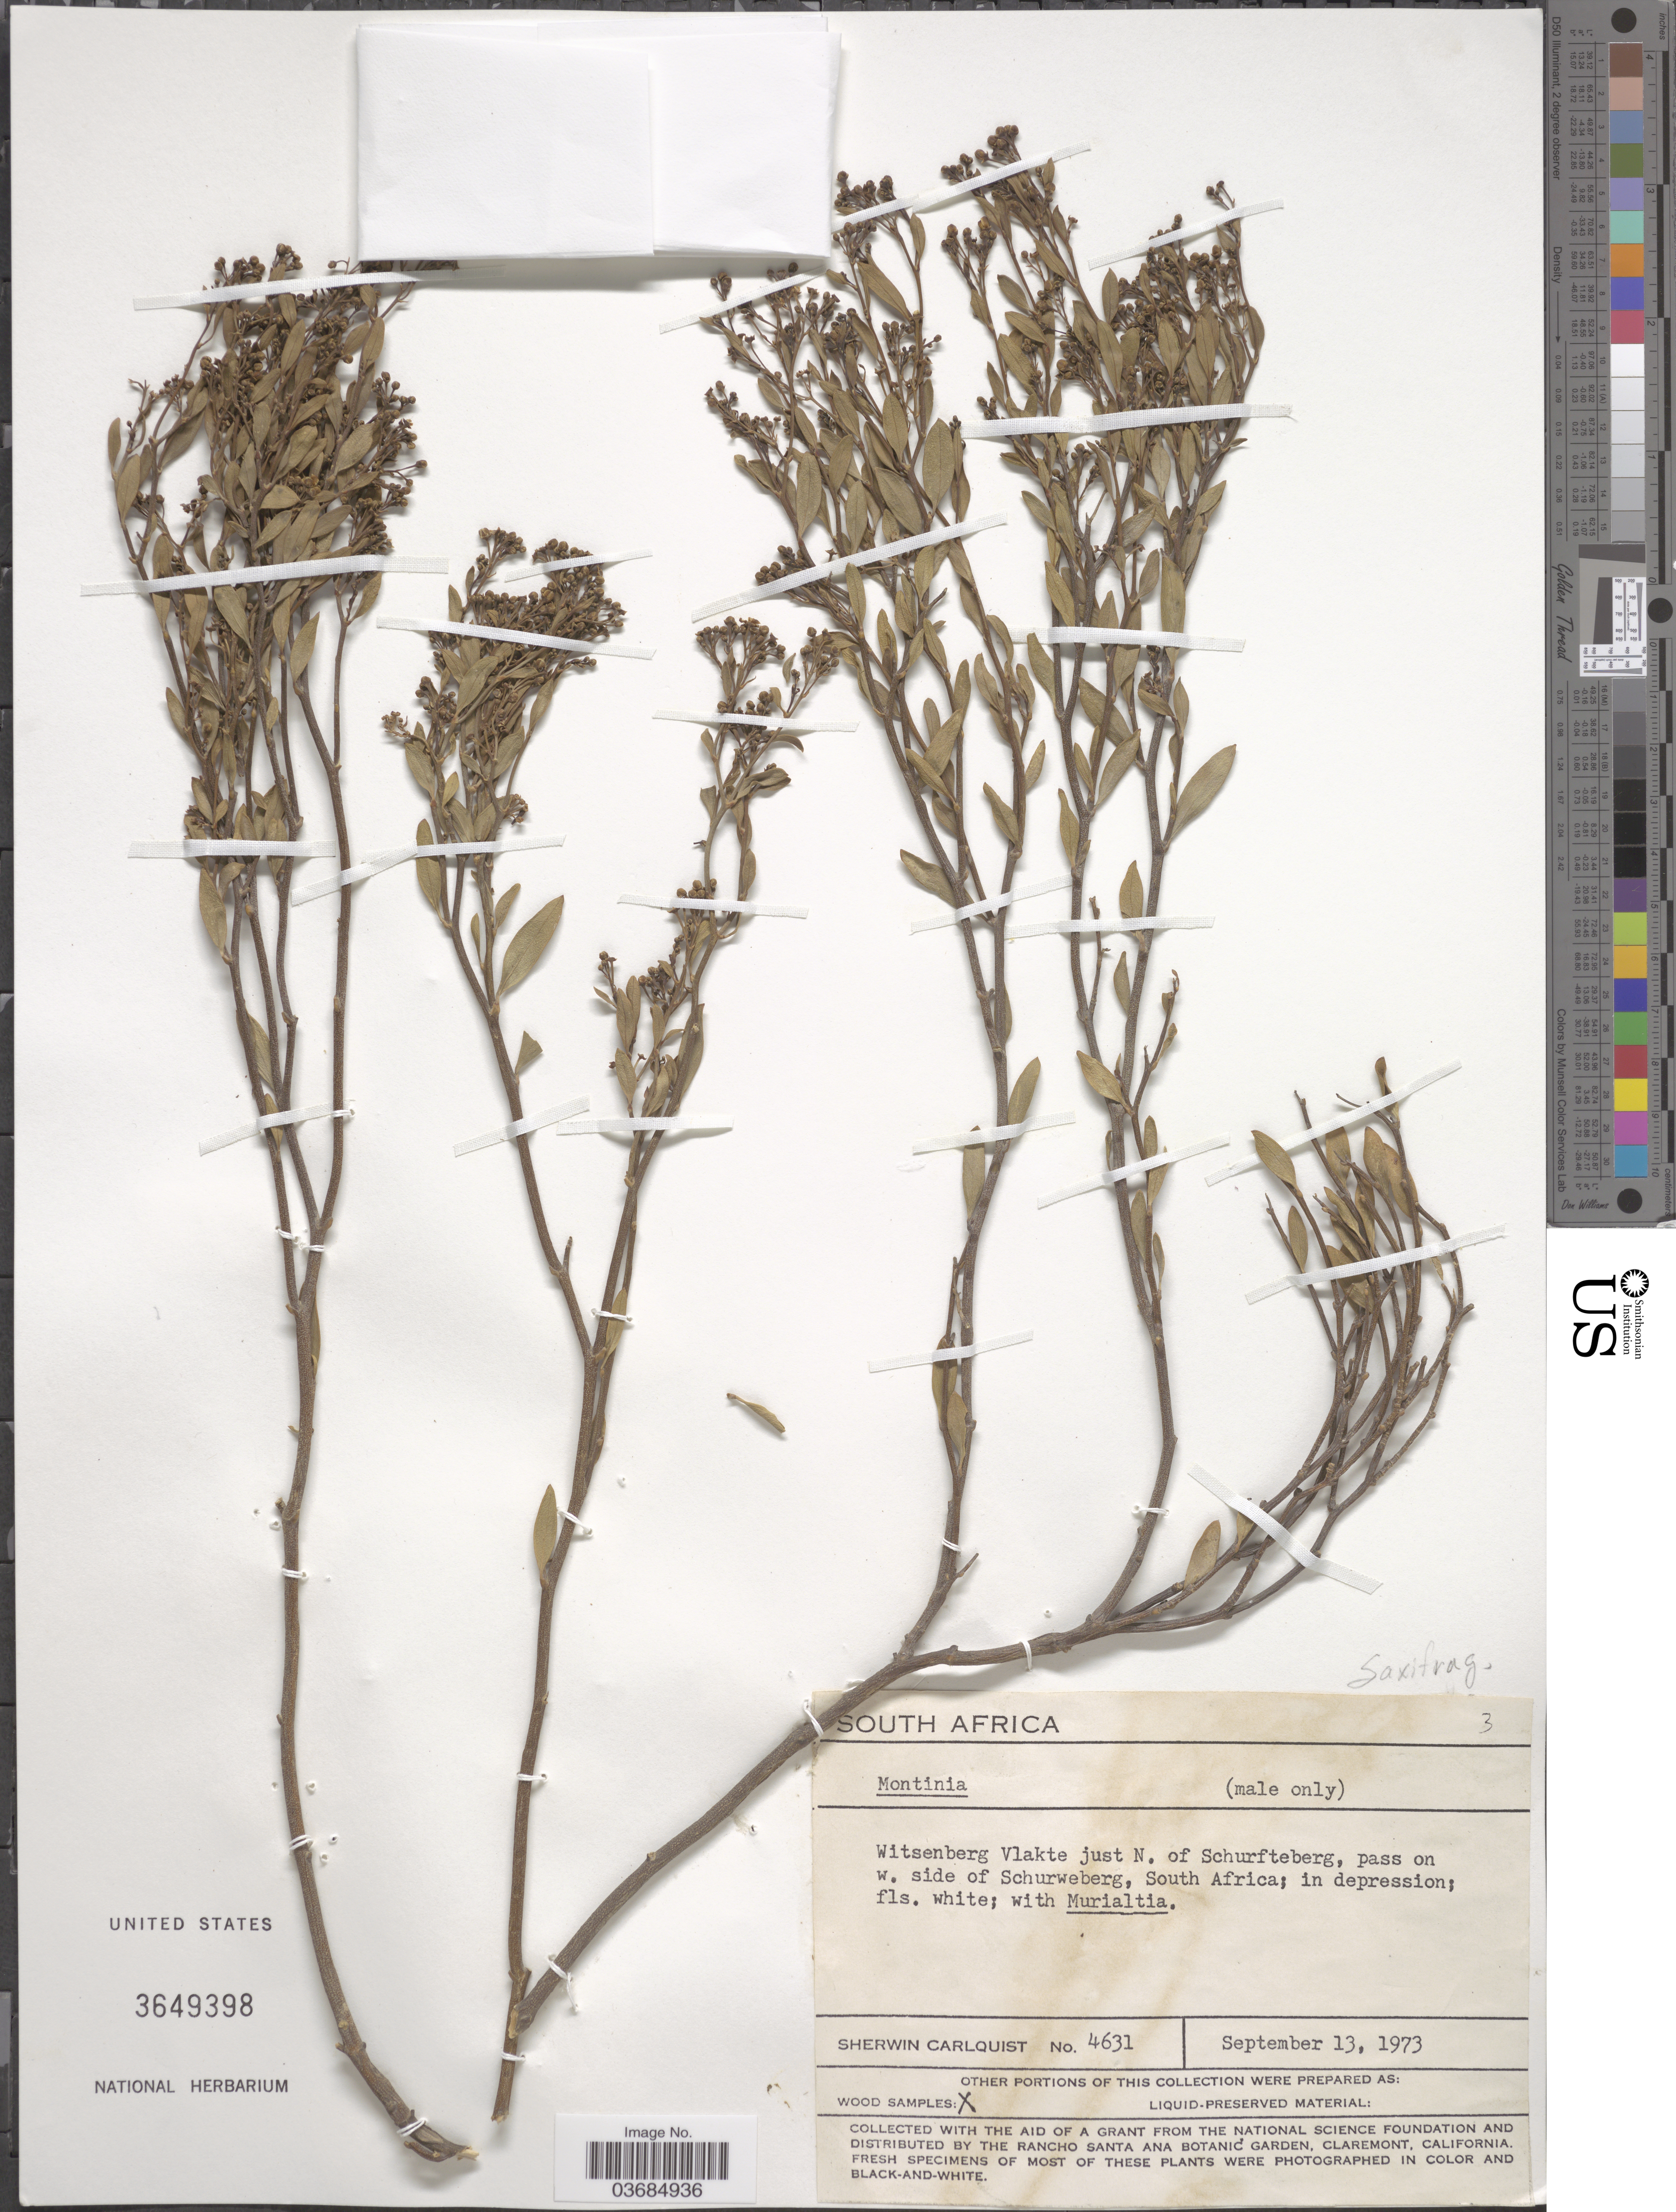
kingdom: Plantae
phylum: Tracheophyta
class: Magnoliopsida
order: Solanales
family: Montiniaceae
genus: Montinia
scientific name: Montinia sp.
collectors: S. Carlquist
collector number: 4631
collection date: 1973-09-13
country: South Africa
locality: Witsenberg Vlakte just N. of Schurfteberg, pass on w. side of Schurweberg.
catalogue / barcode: US 3649398